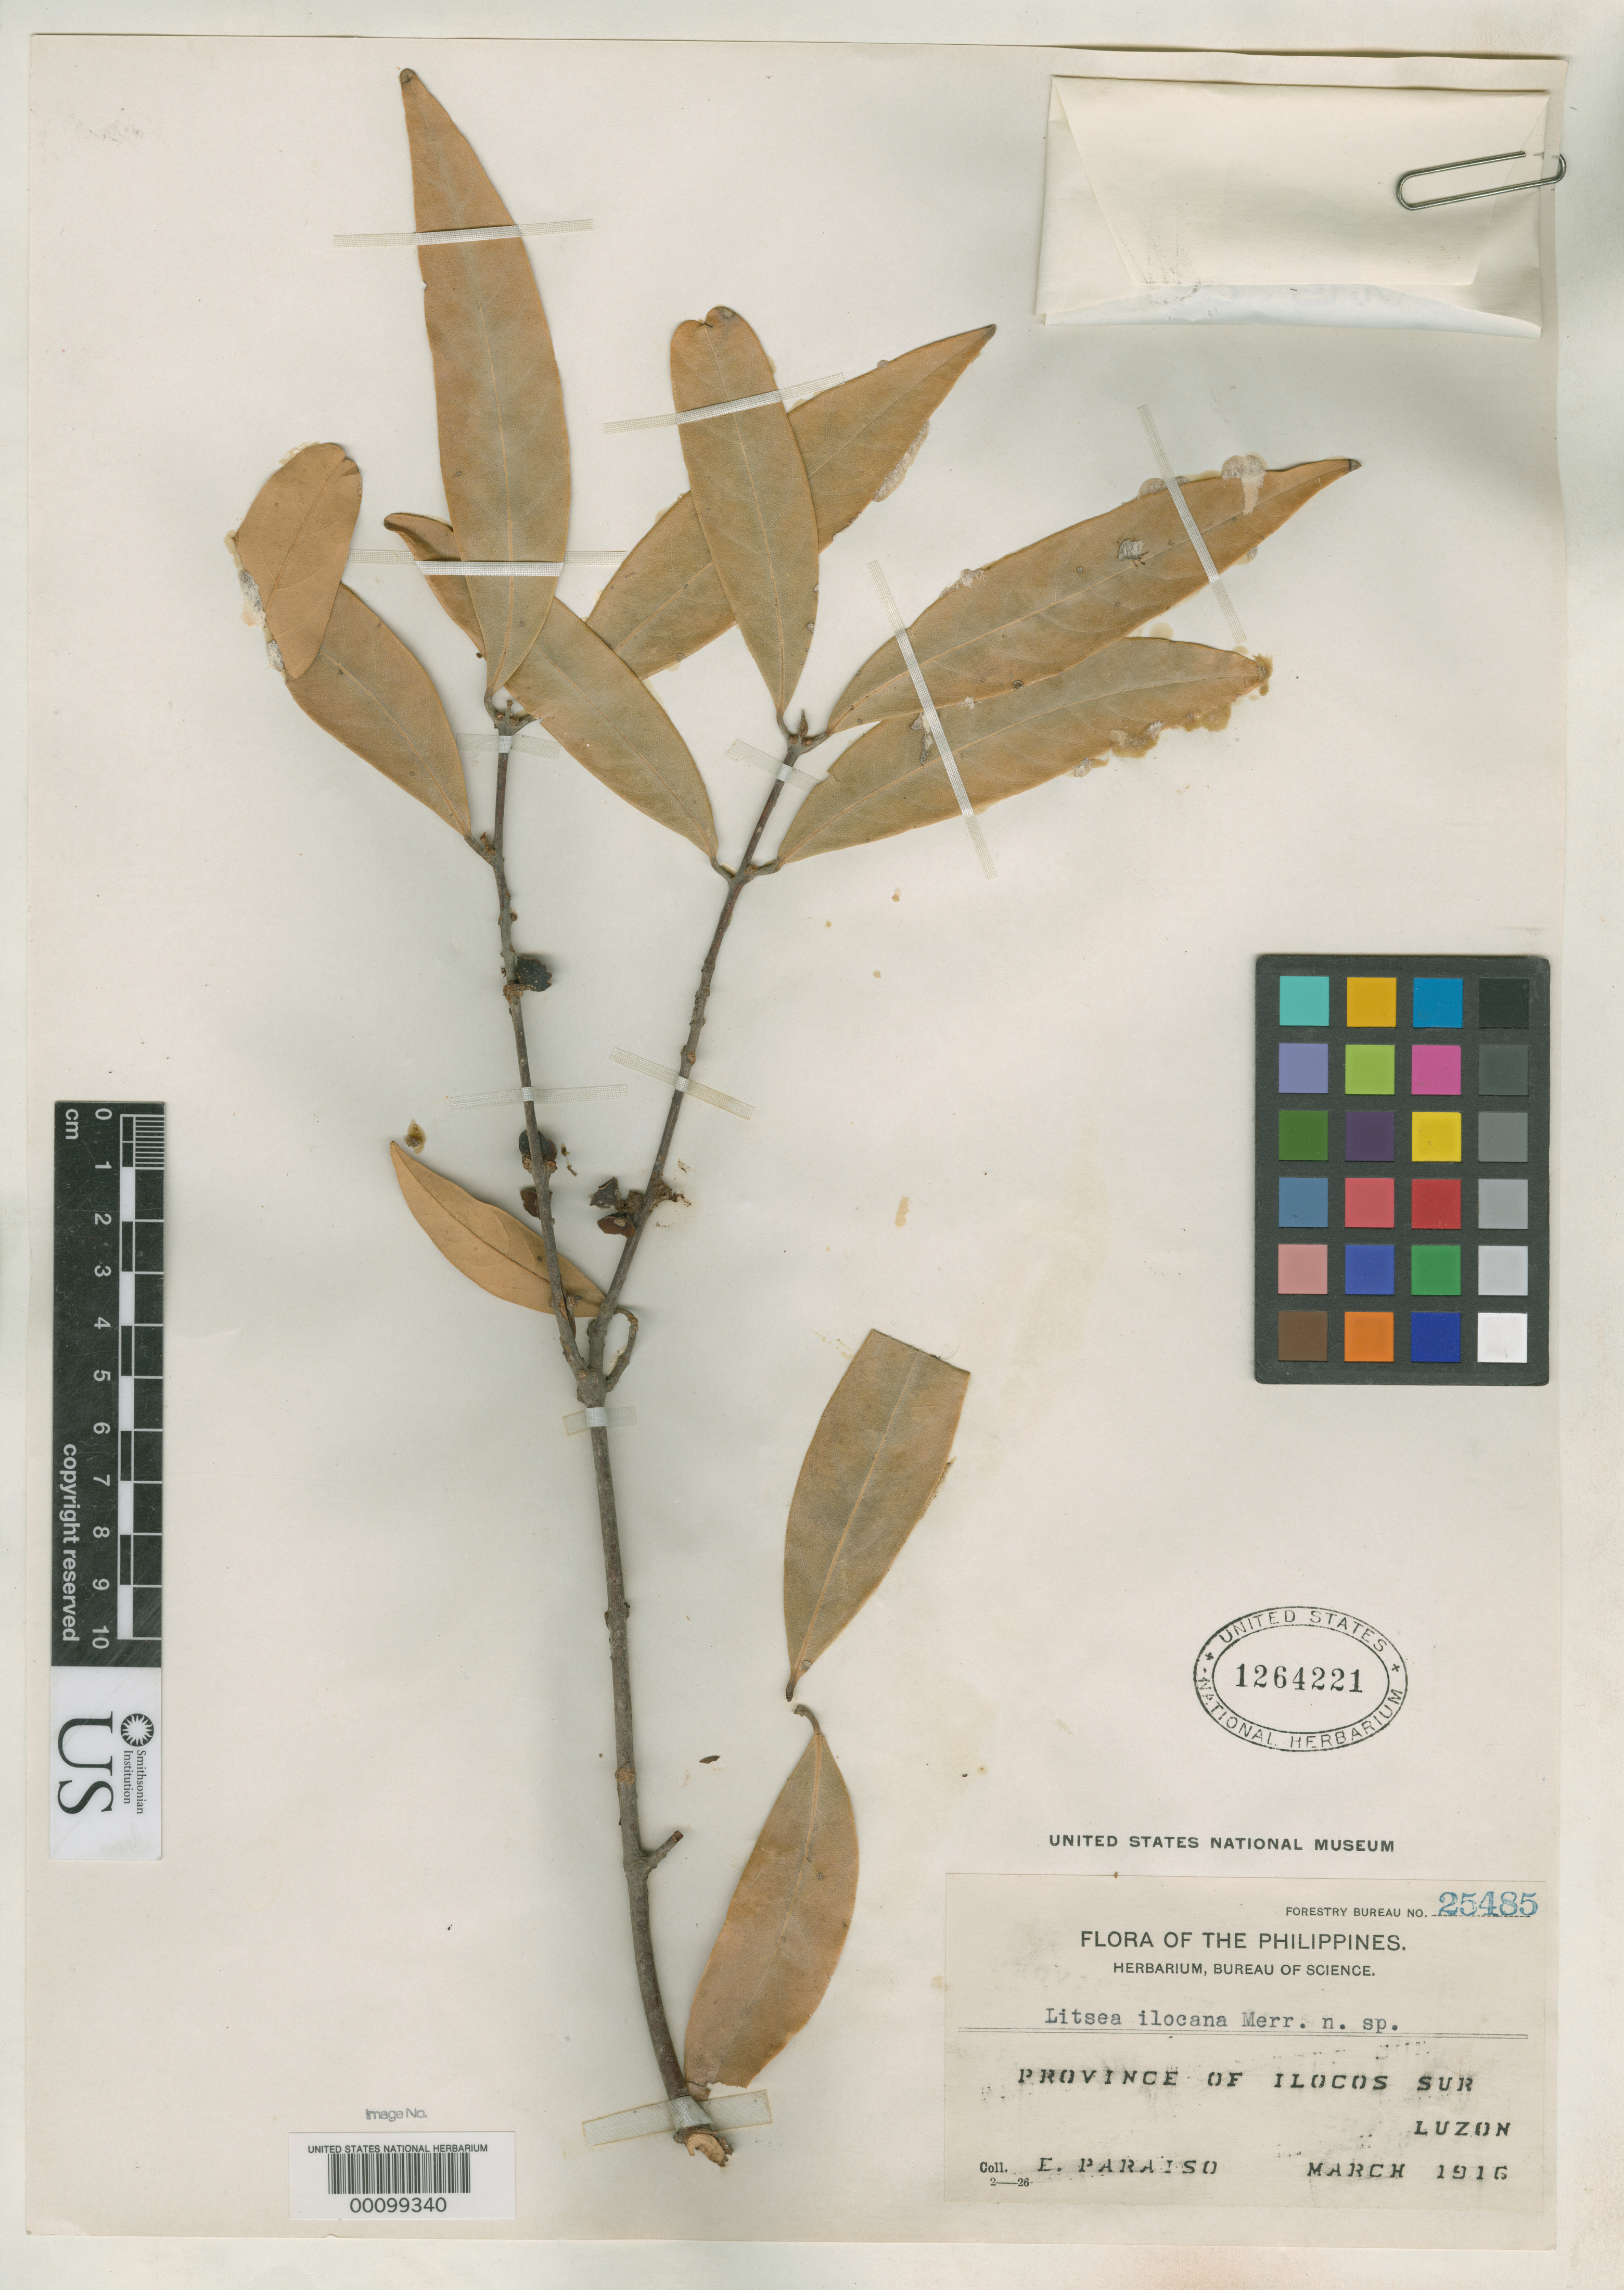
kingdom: Plantae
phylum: Tracheophyta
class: Magnoliopsida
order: Laurales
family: Lauraceae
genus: Litsea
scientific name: Litsea ilocana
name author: Merr.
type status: Isotype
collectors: E. Paraiso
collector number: Bur. Sci. 25485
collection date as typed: Mar 1916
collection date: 1916-03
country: Philippines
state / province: Ilocos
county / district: Ilocos Sur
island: Luzon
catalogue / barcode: US 1264221